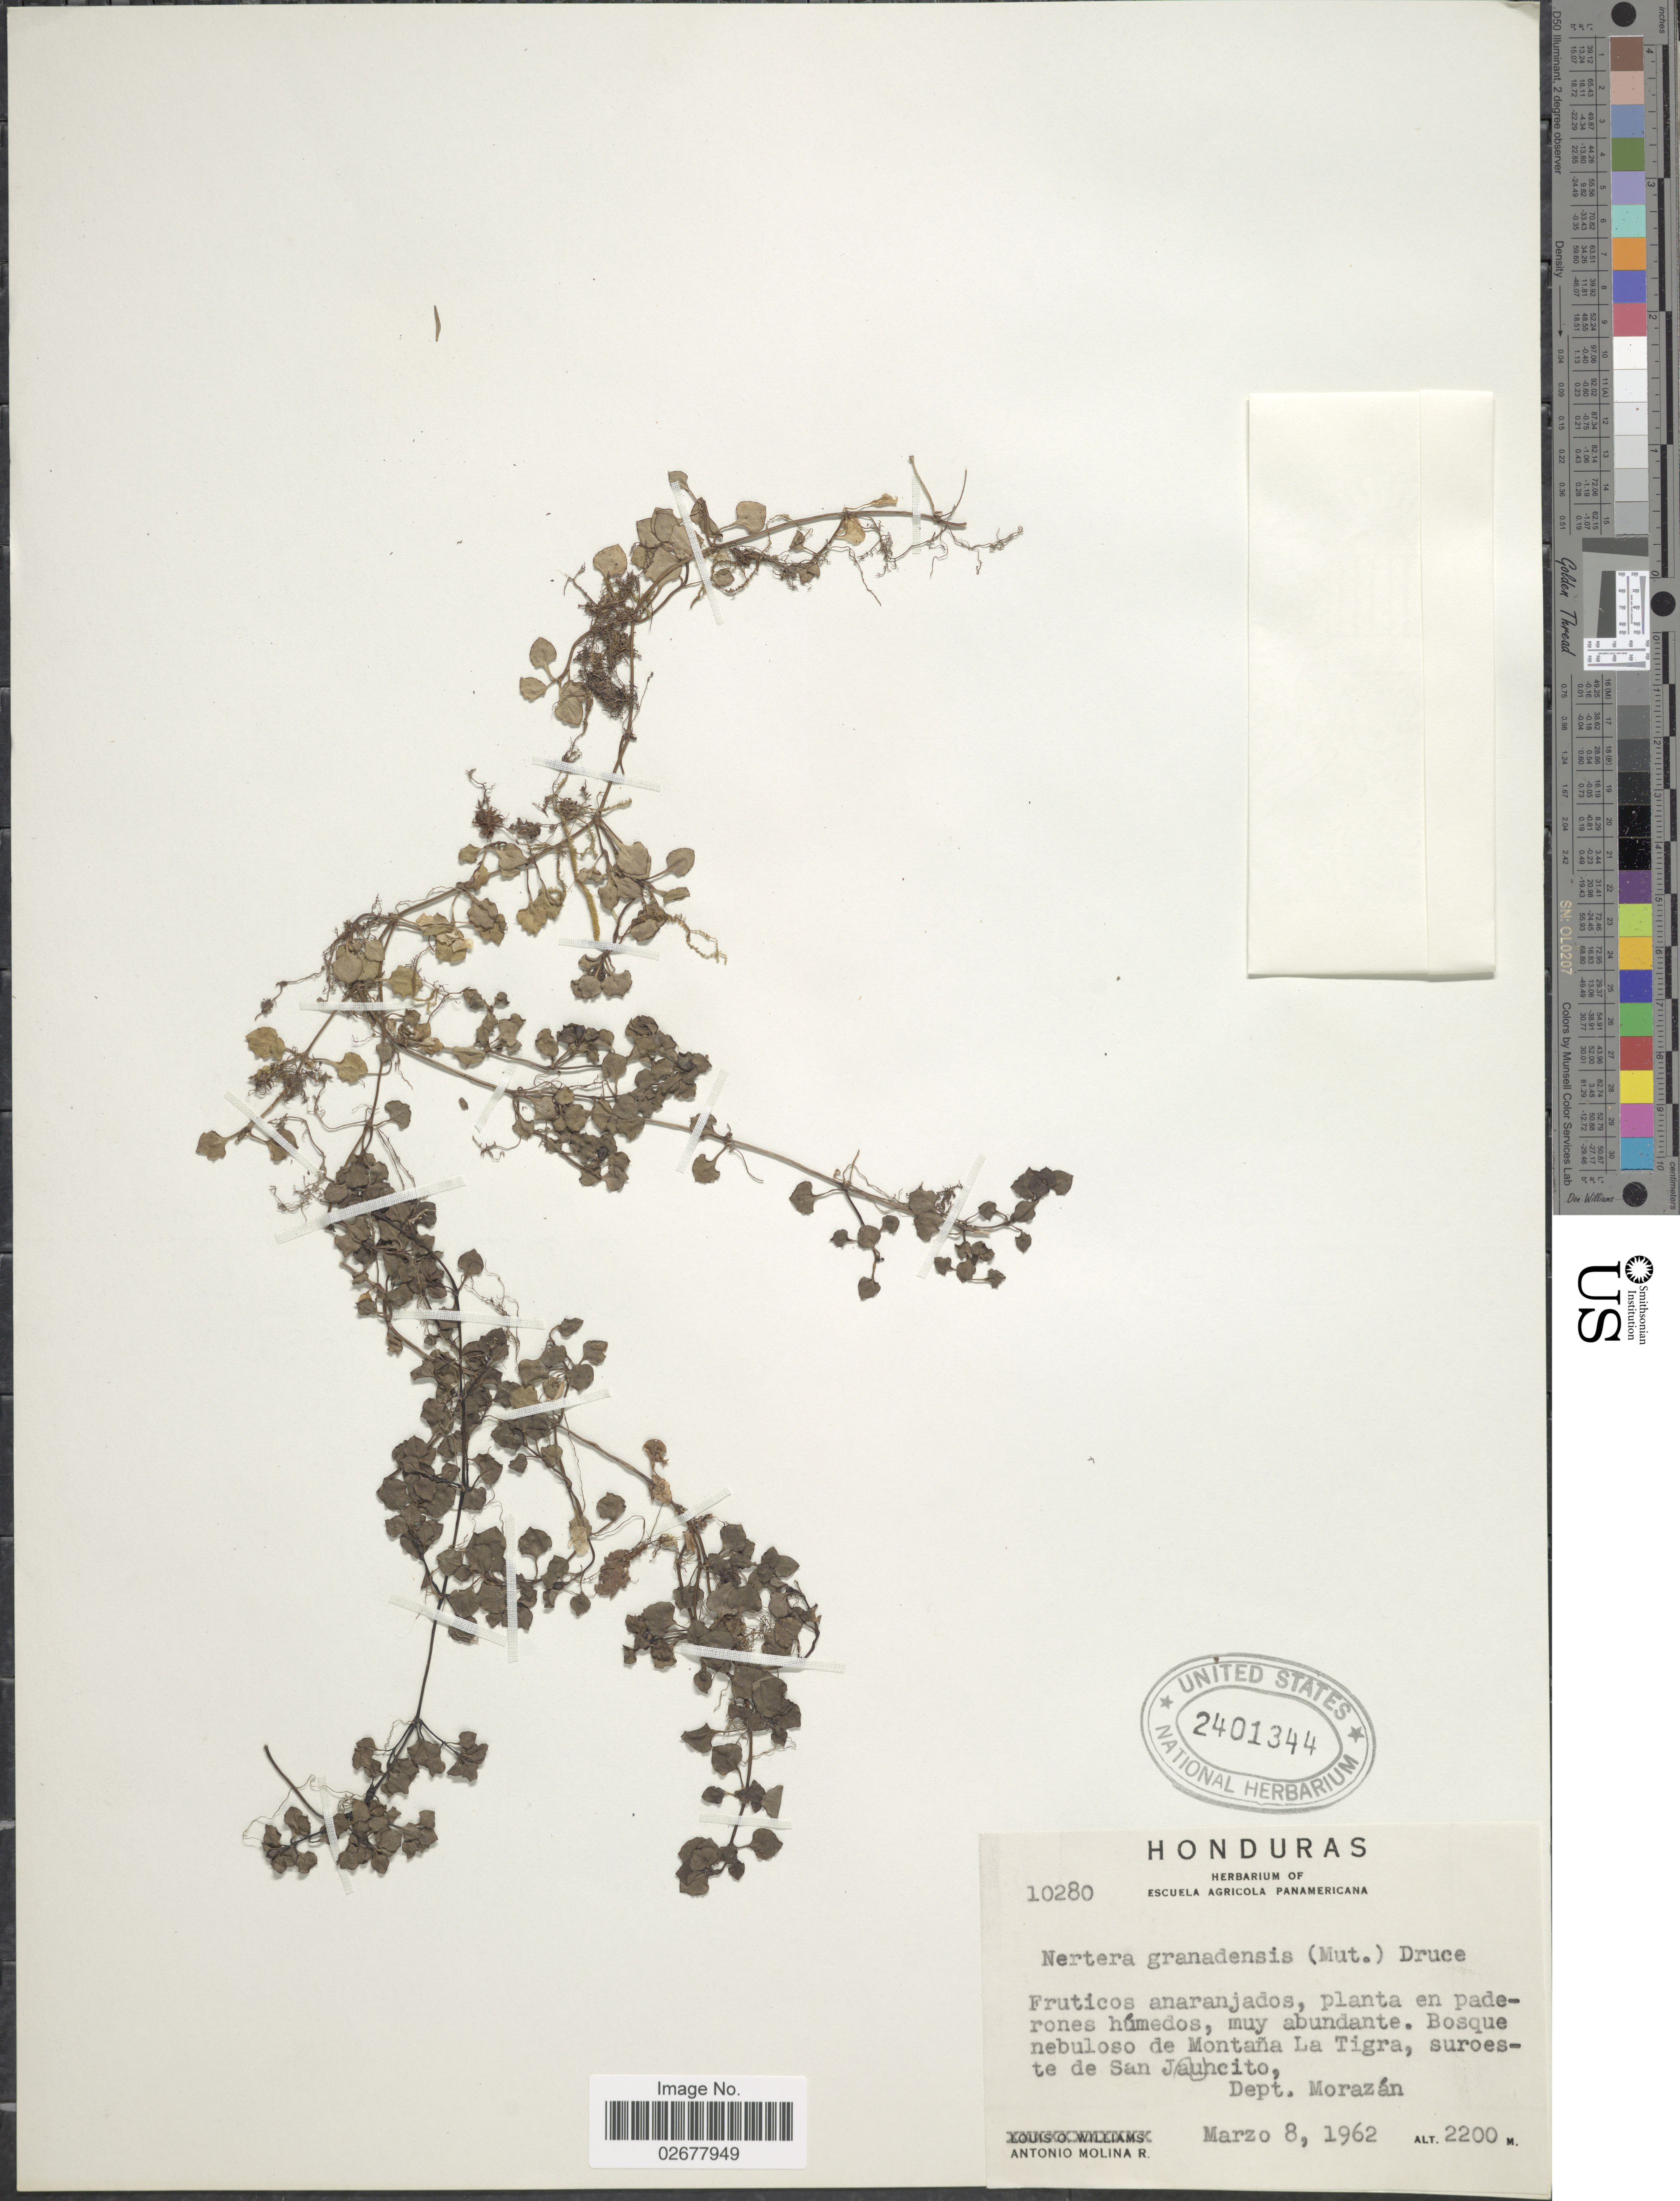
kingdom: Plantae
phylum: Tracheophyta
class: Magnoliopsida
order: Gentianales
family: Rubiaceae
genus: Nertera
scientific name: Nertera depressa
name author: Banks & Sol. ex Gaertn.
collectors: A. Molina R.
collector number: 10280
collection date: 1962-03-08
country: Honduras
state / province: Fco. Morazán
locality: Planta en paderones húmedos, muy abundante. Bosque nebuloso de Montaña La Tigra, suroeste de San Juancito, Dept. Morazán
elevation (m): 2200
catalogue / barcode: US 2401344